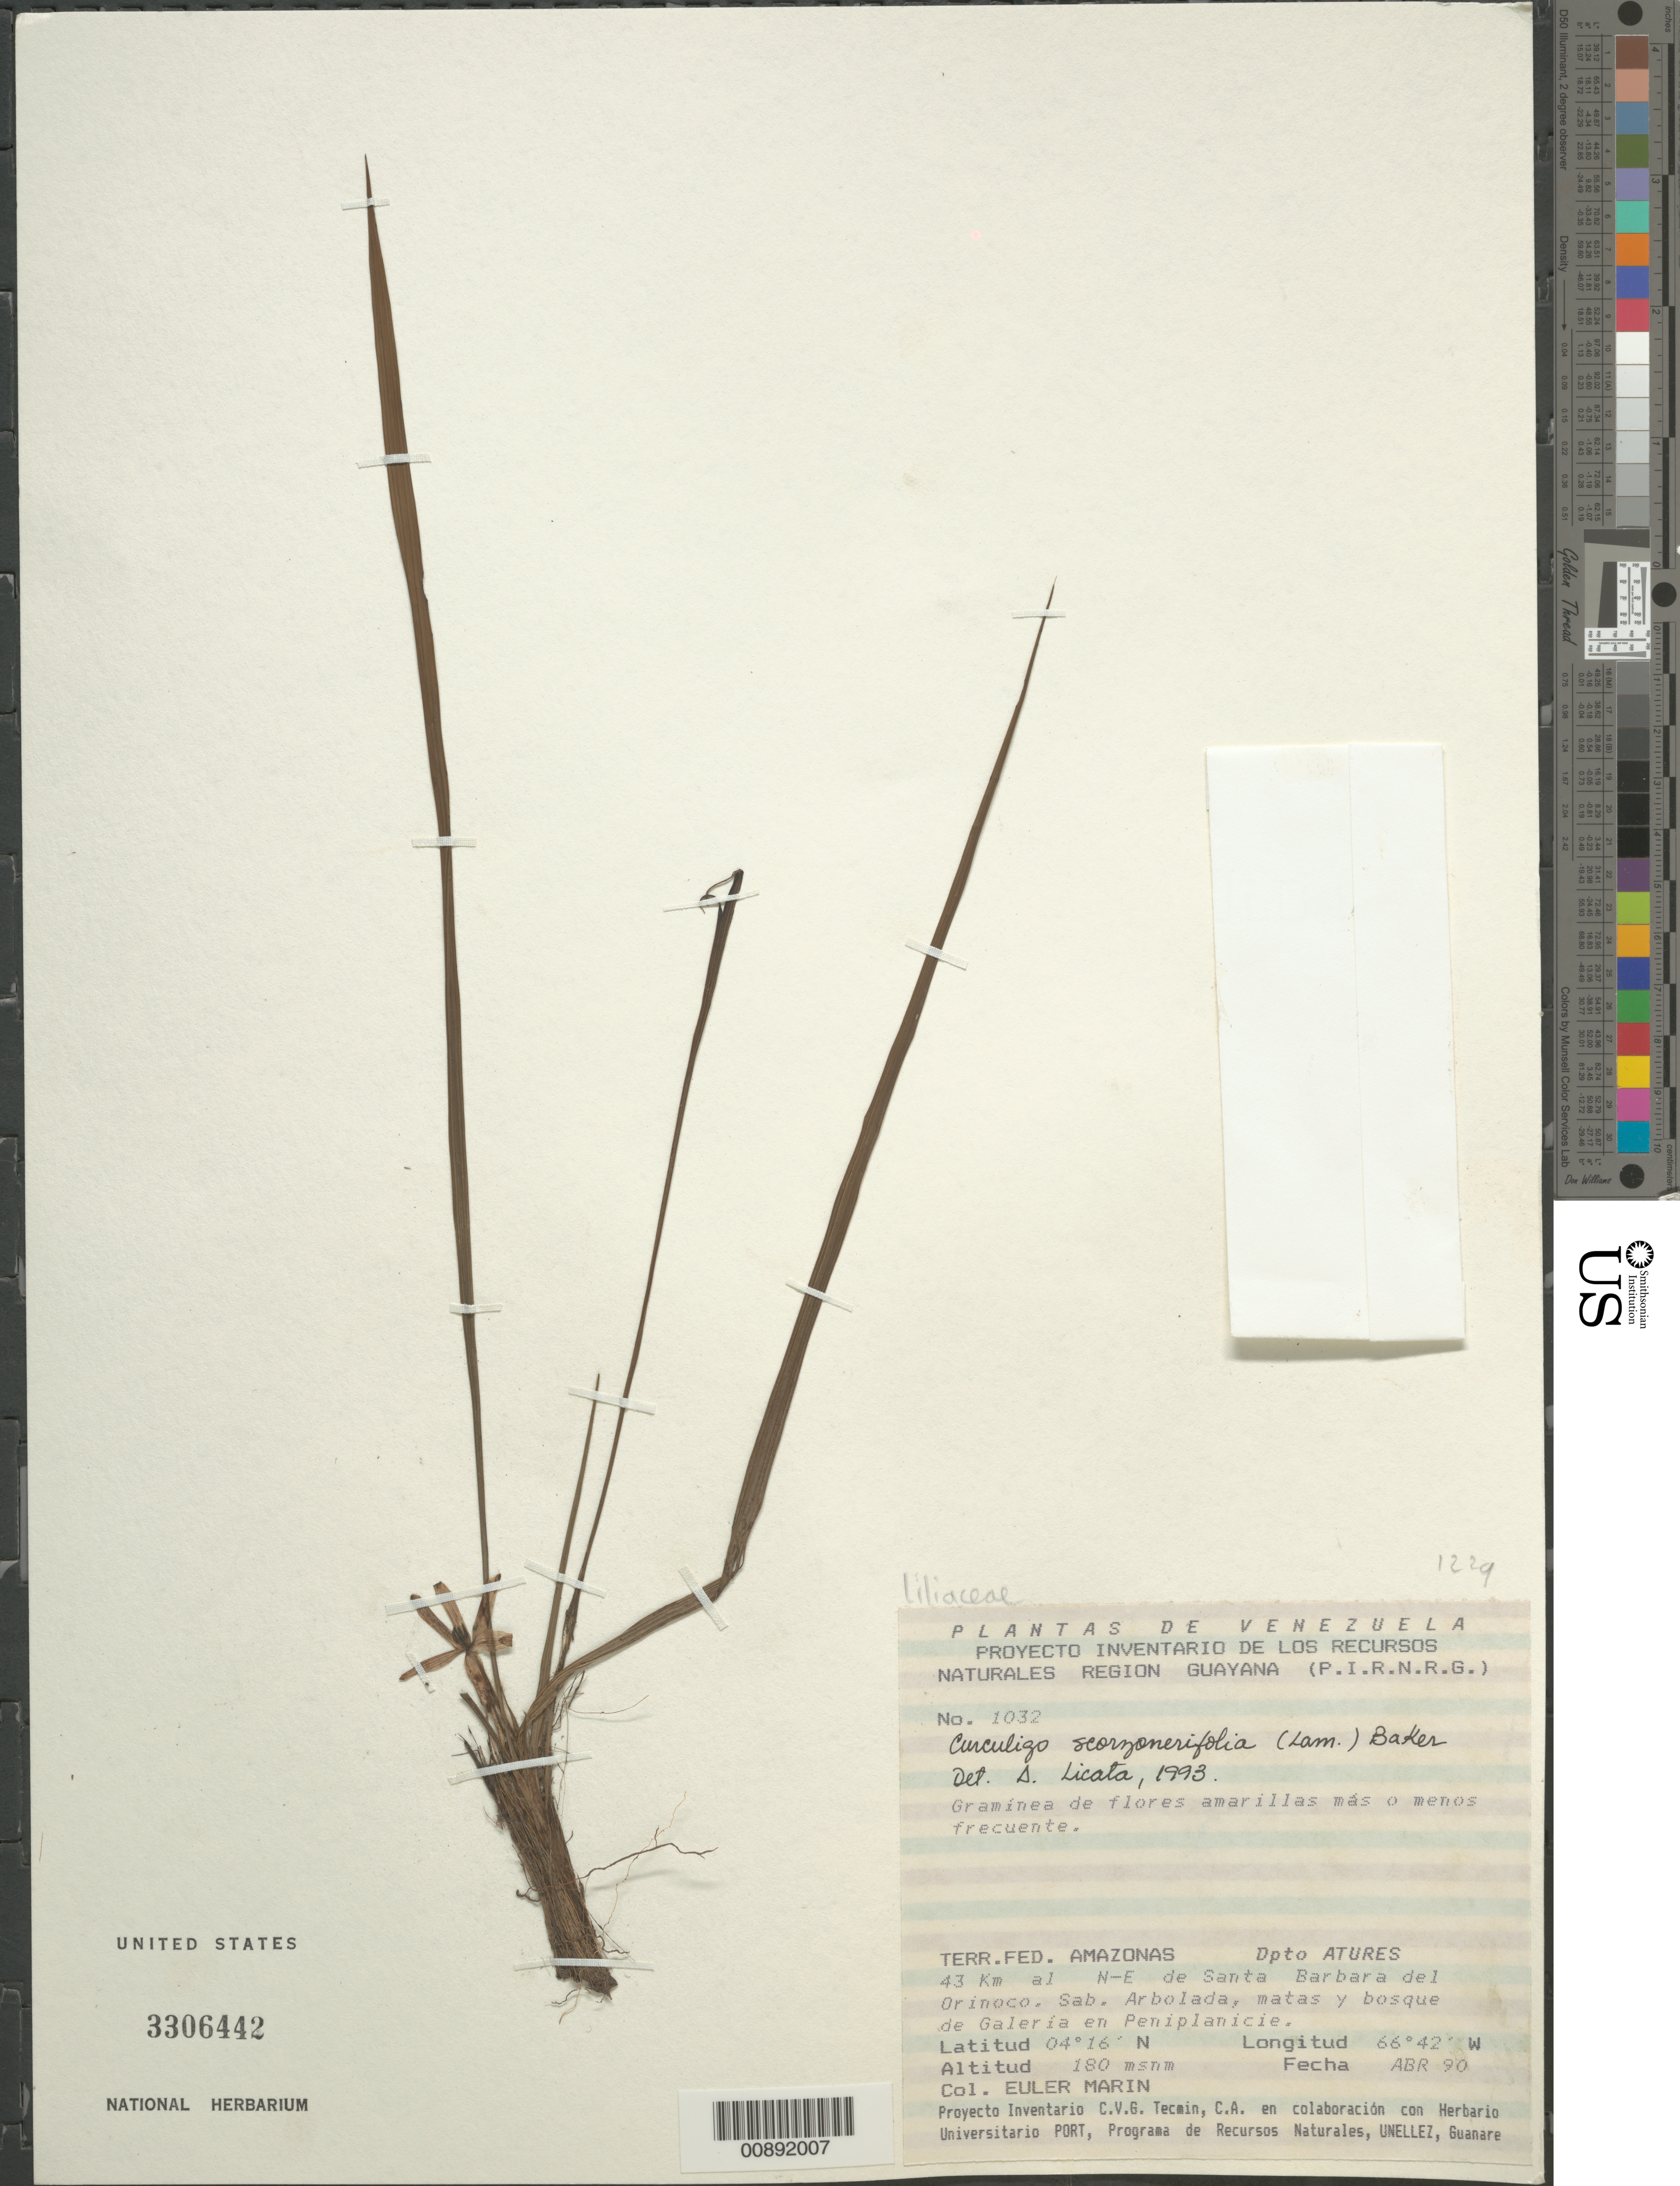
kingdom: Plantae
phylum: Tracheophyta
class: Liliopsida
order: Asparagales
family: Hypoxidaceae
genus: Curculigo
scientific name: Curculigo scorzonerifolia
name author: (Lam.) Baker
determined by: Licata, A., (PORT), Univ. Nac. Exp. de los Llanos Ezequiel Zamora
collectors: E. Marin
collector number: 1032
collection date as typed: Apr-90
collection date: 1990-04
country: Venezuela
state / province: Amazonas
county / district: Atures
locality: Santa Barbara del Orinoco, 43 km al NE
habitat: Arbolada, matas y bosque de galeria en peniplanicie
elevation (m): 180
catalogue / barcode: US 3306442